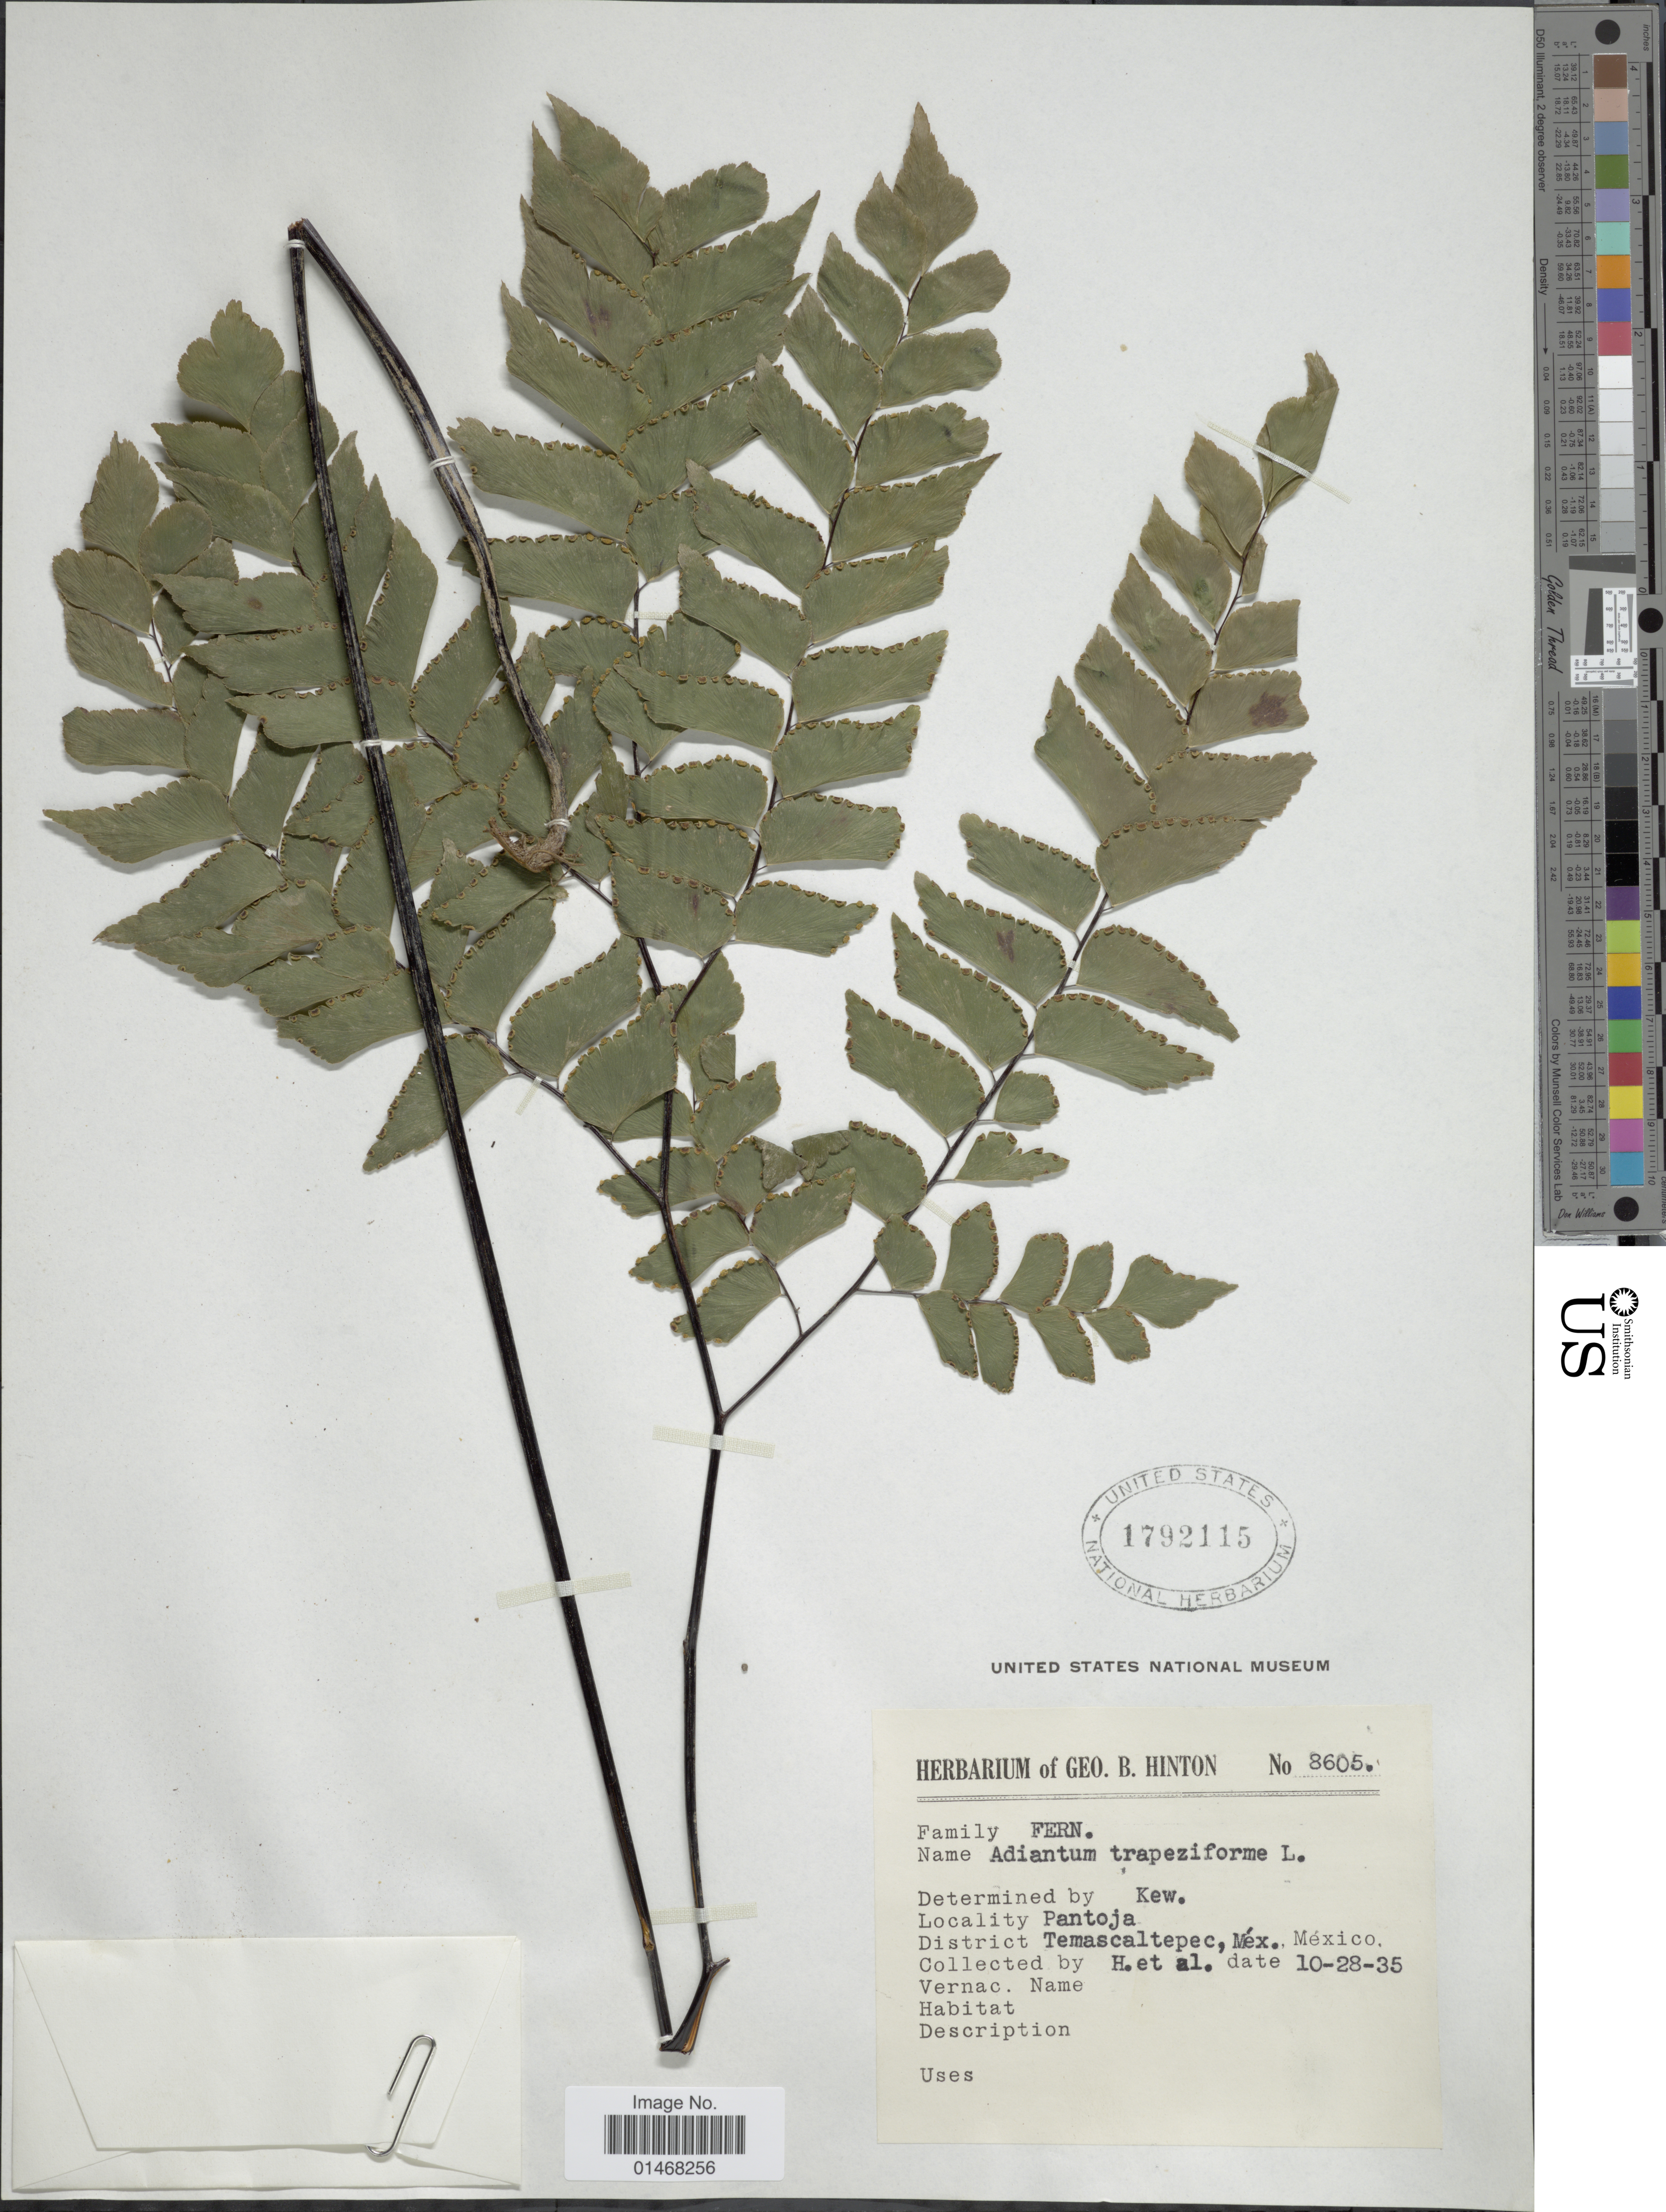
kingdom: Plantae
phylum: Tracheophyta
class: Polypodiopsida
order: Polypodiales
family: Pteridaceae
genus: Adiantum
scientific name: Adiantum trapeziforme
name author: L.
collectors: G. B. Hinton & et al.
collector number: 8605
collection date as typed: Transcribed d/m/y: 28/10/35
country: Mexico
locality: Pantoja, District Temascaltepec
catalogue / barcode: US 1792115